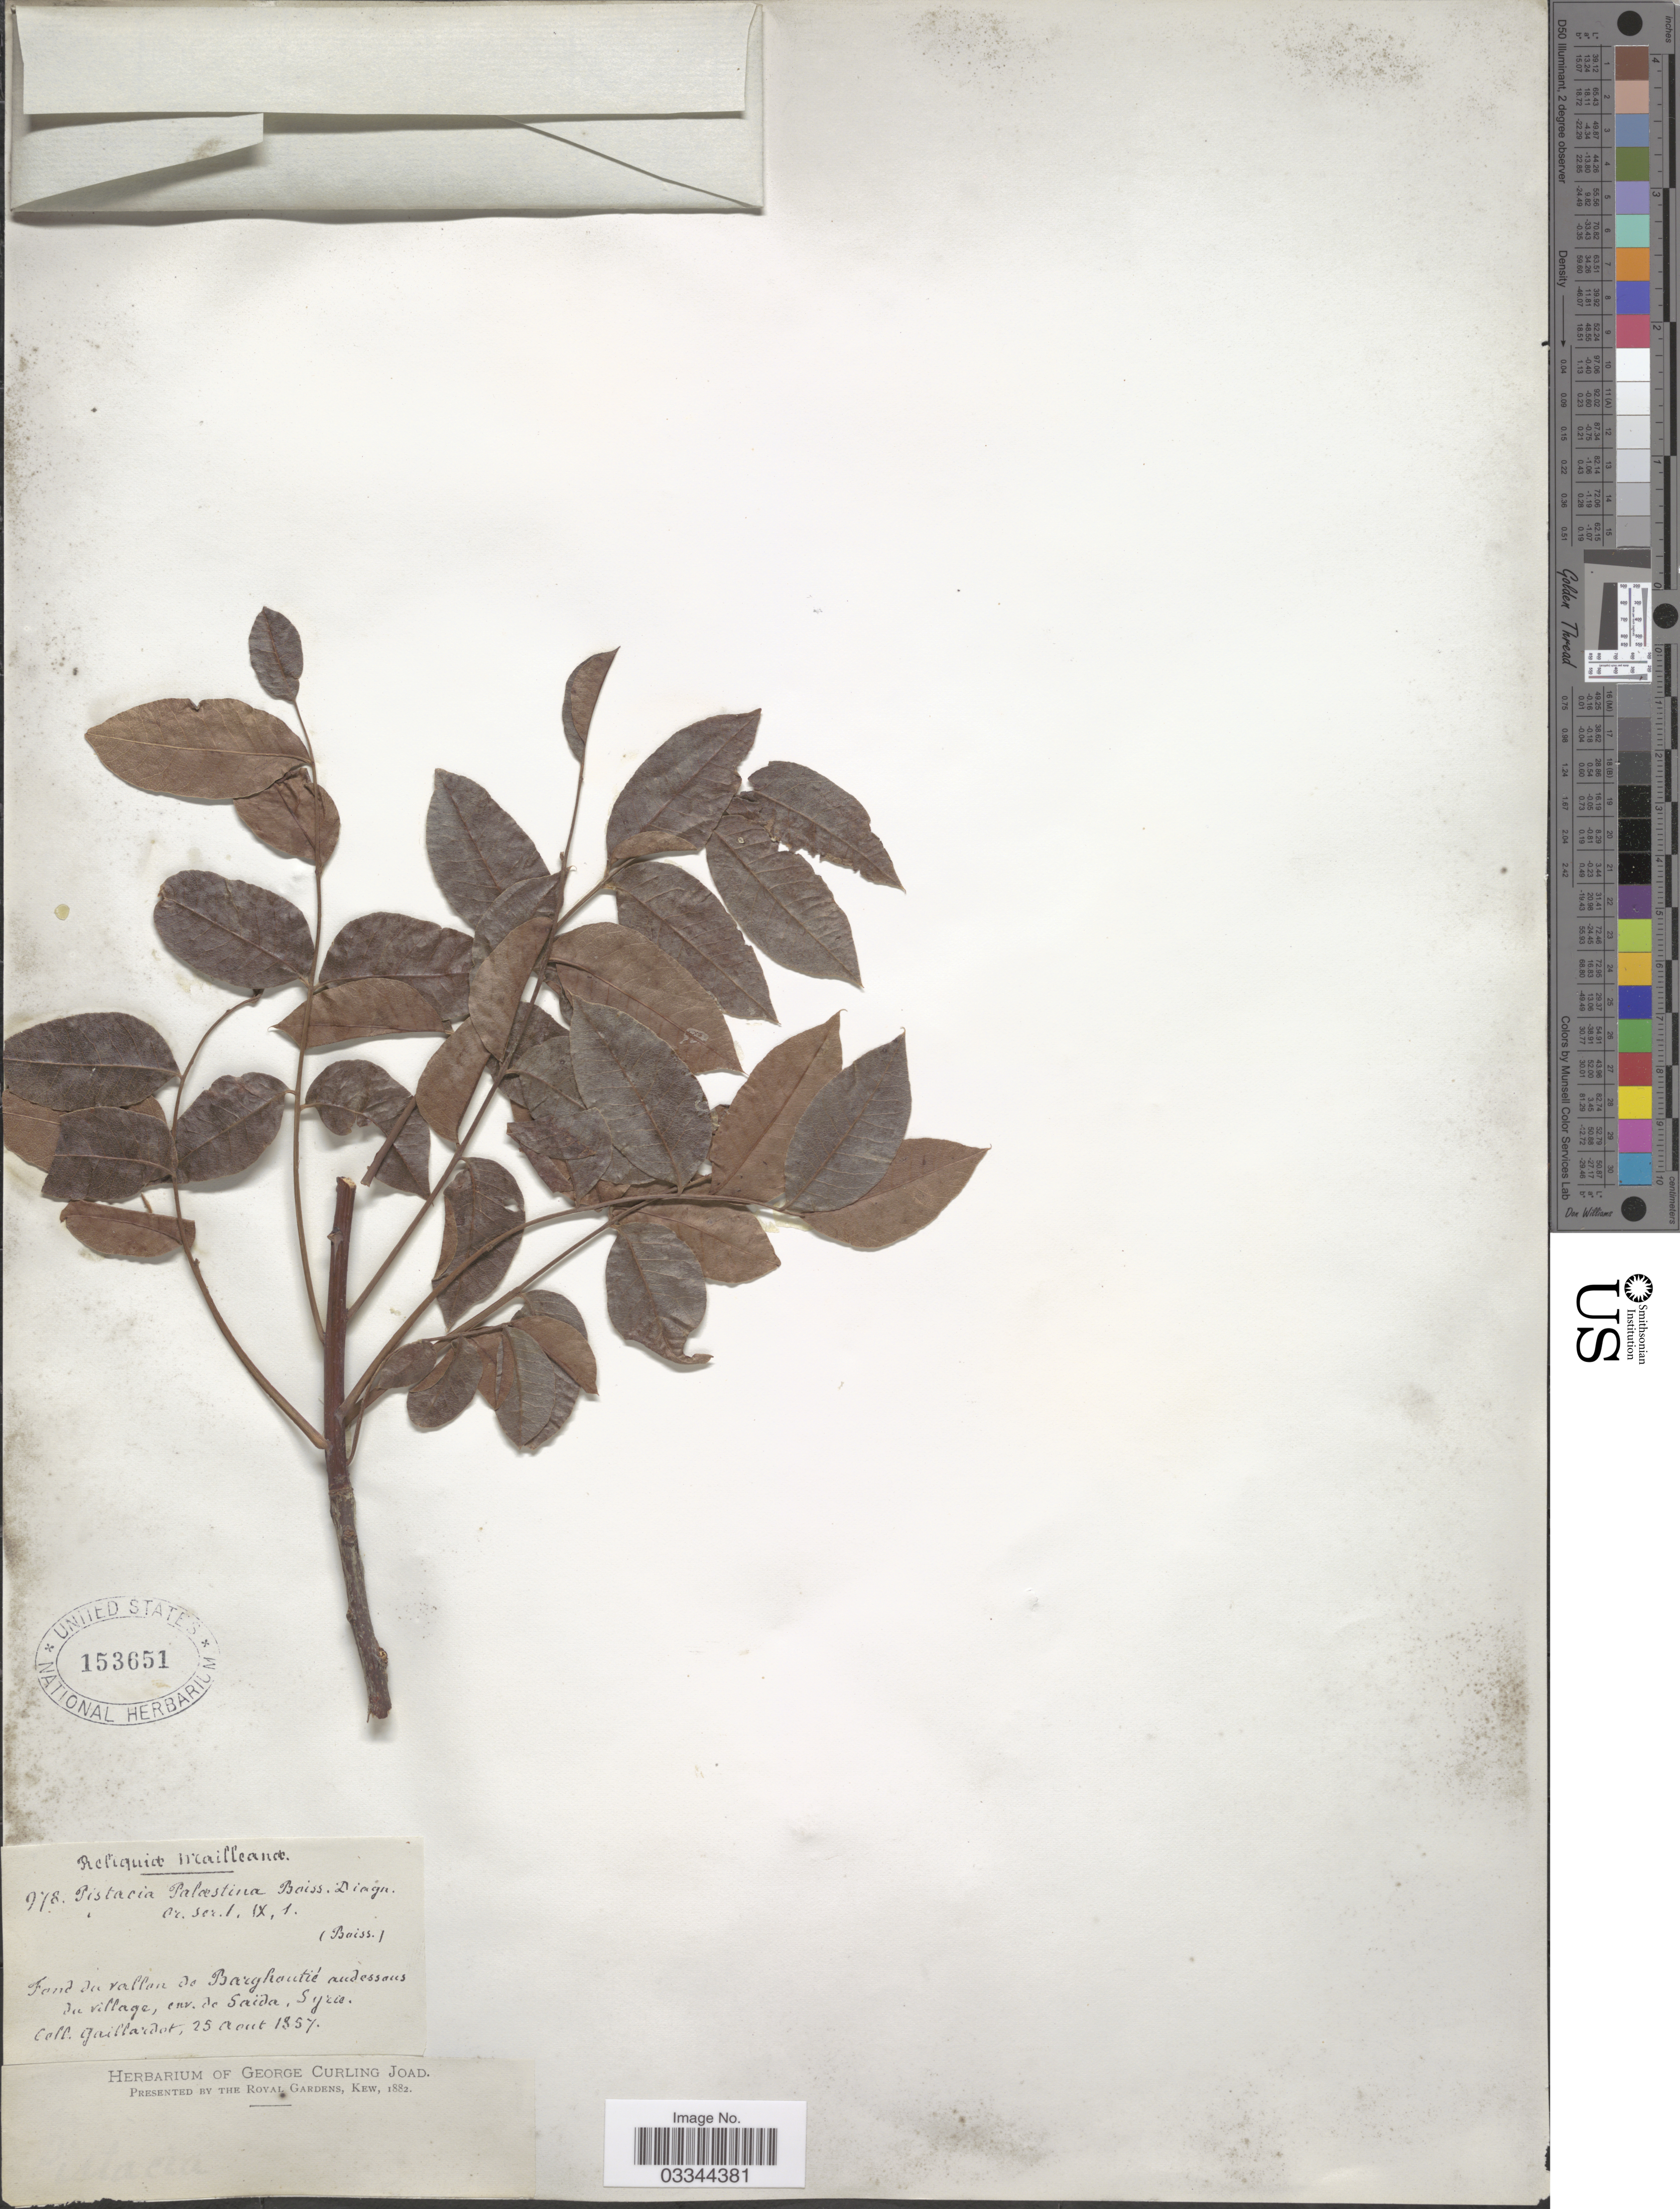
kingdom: Plantae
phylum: Tracheophyta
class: Magnoliopsida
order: Sapindales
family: Anacardiaceae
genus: Pistacia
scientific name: Pistacia palaestina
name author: Boiss.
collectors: Gaillardot, --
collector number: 978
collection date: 1857-08-25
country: Syria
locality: Fond da vallon do Barghoutié au dessous du village, env. de Saïda.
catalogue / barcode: US 153651